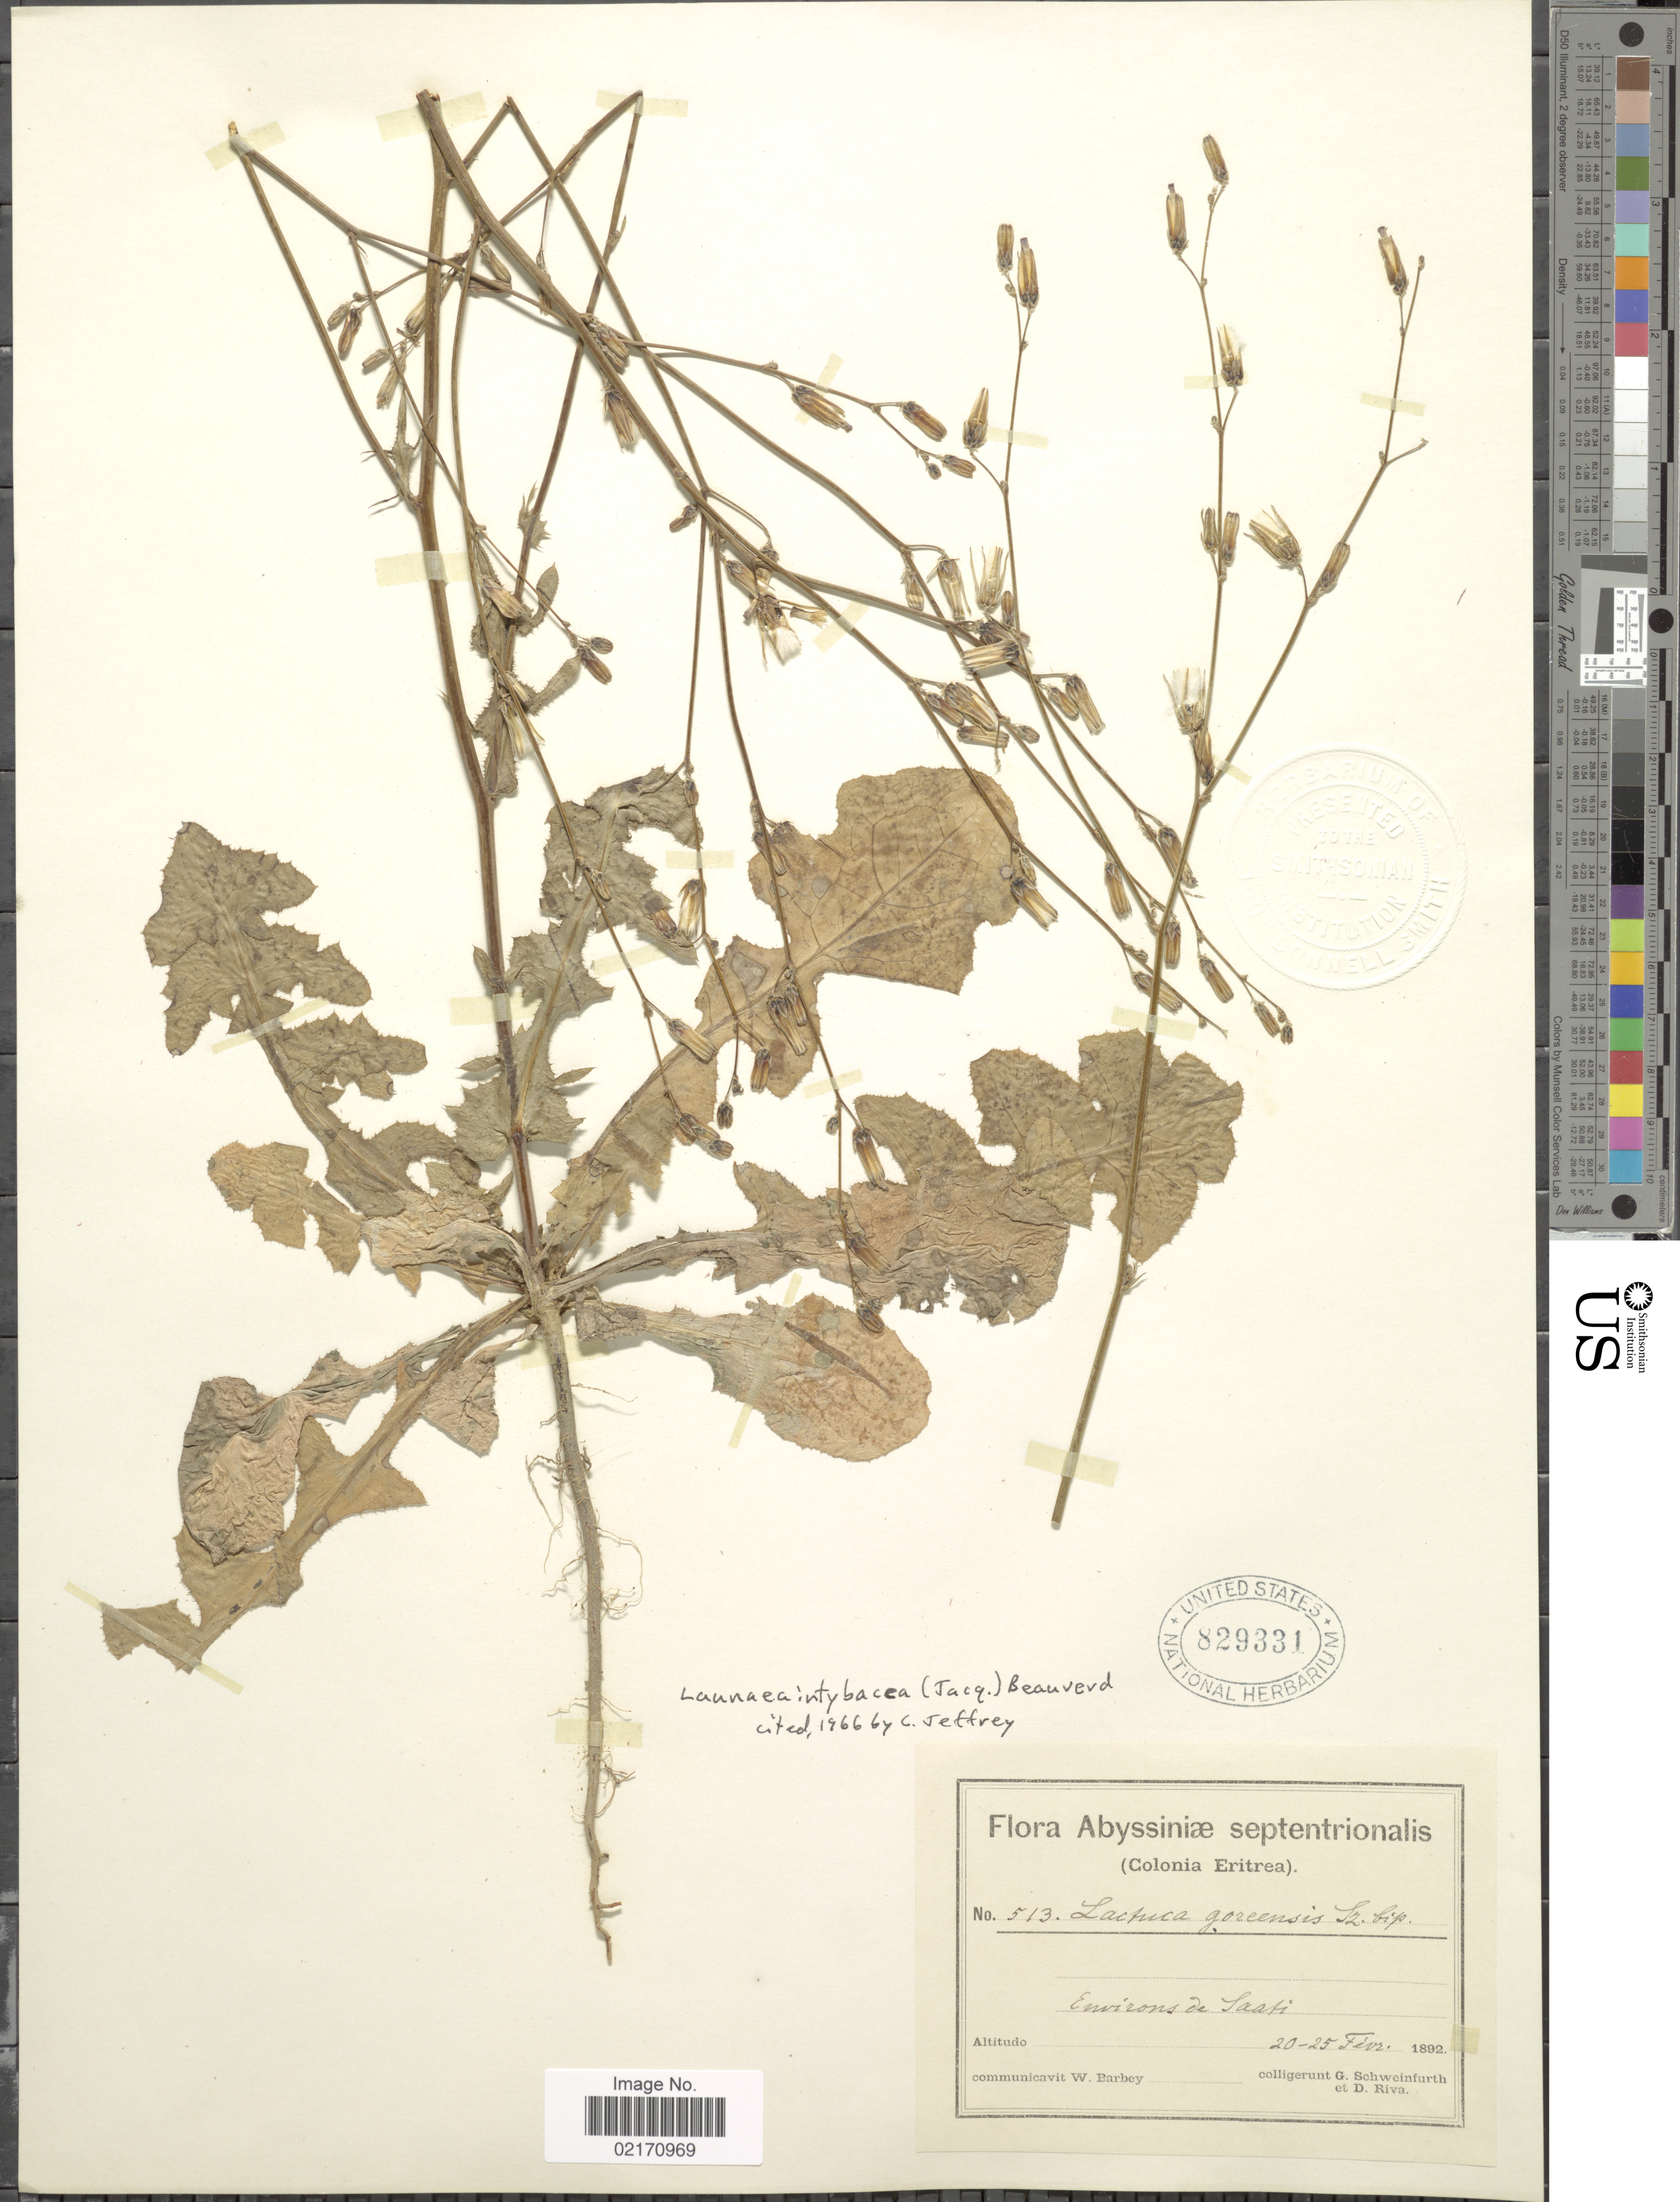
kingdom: Plantae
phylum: Tracheophyta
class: Magnoliopsida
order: Asterales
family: Asteraceae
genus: Launaea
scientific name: Launaea intybacea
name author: (Jacq.) Beauverd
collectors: G. A. Schweinfurth (herbarium) & D. Riva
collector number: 513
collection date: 1892-02-20/1892-02-25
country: Eritrea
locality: Abyssiniae septentrionalis, Colonia Eritrea, environs de Saati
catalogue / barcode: US 829331